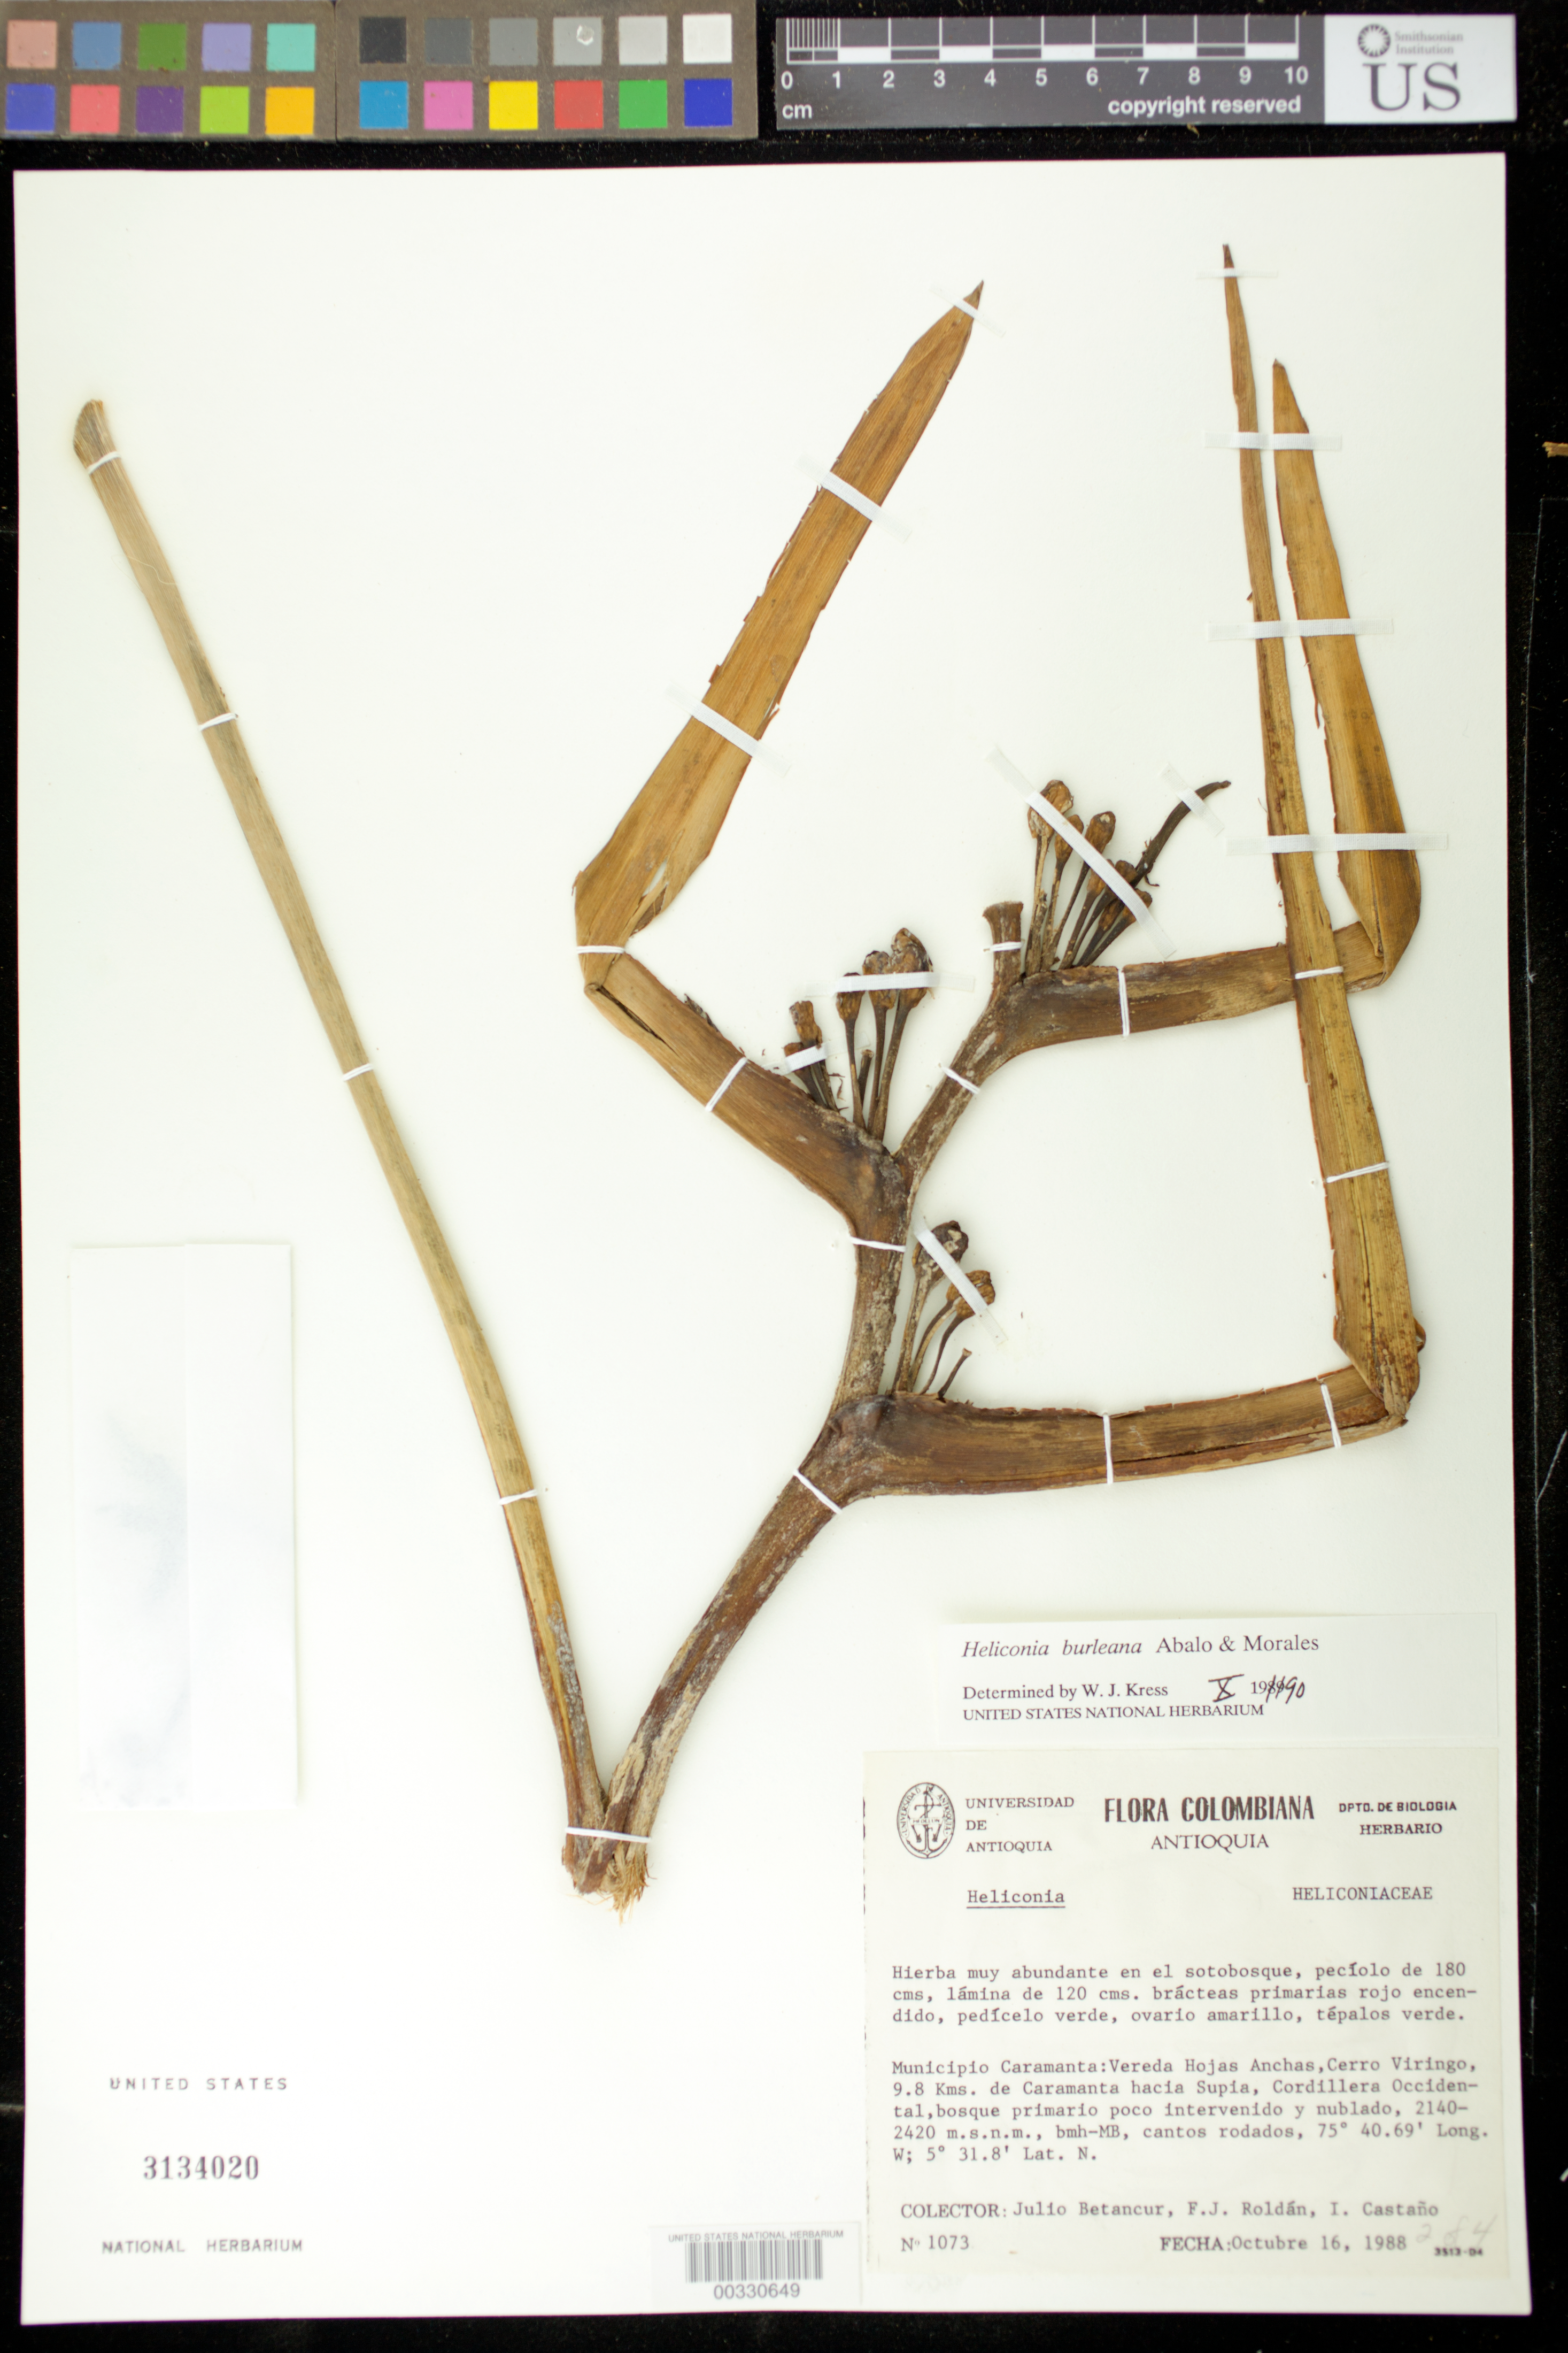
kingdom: Plantae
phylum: Tracheophyta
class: Liliopsida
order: Zingiberales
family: Heliconiaceae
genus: Heliconia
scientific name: Heliconia burleana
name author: Abalo & G. Morales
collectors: J. C. Betancur, F. J. Roldán & I. Castaño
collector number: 1073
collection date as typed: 16 Oct 1988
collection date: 1988-10-16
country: Colombia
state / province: Antioquia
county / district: Caramanta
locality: Mun of Caramanta, Vereda Hojas Anchas, Cerro Viringo, 9.8 km from Caramanta near Supia, Cordillera Occidental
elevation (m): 2140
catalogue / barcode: US 3134020